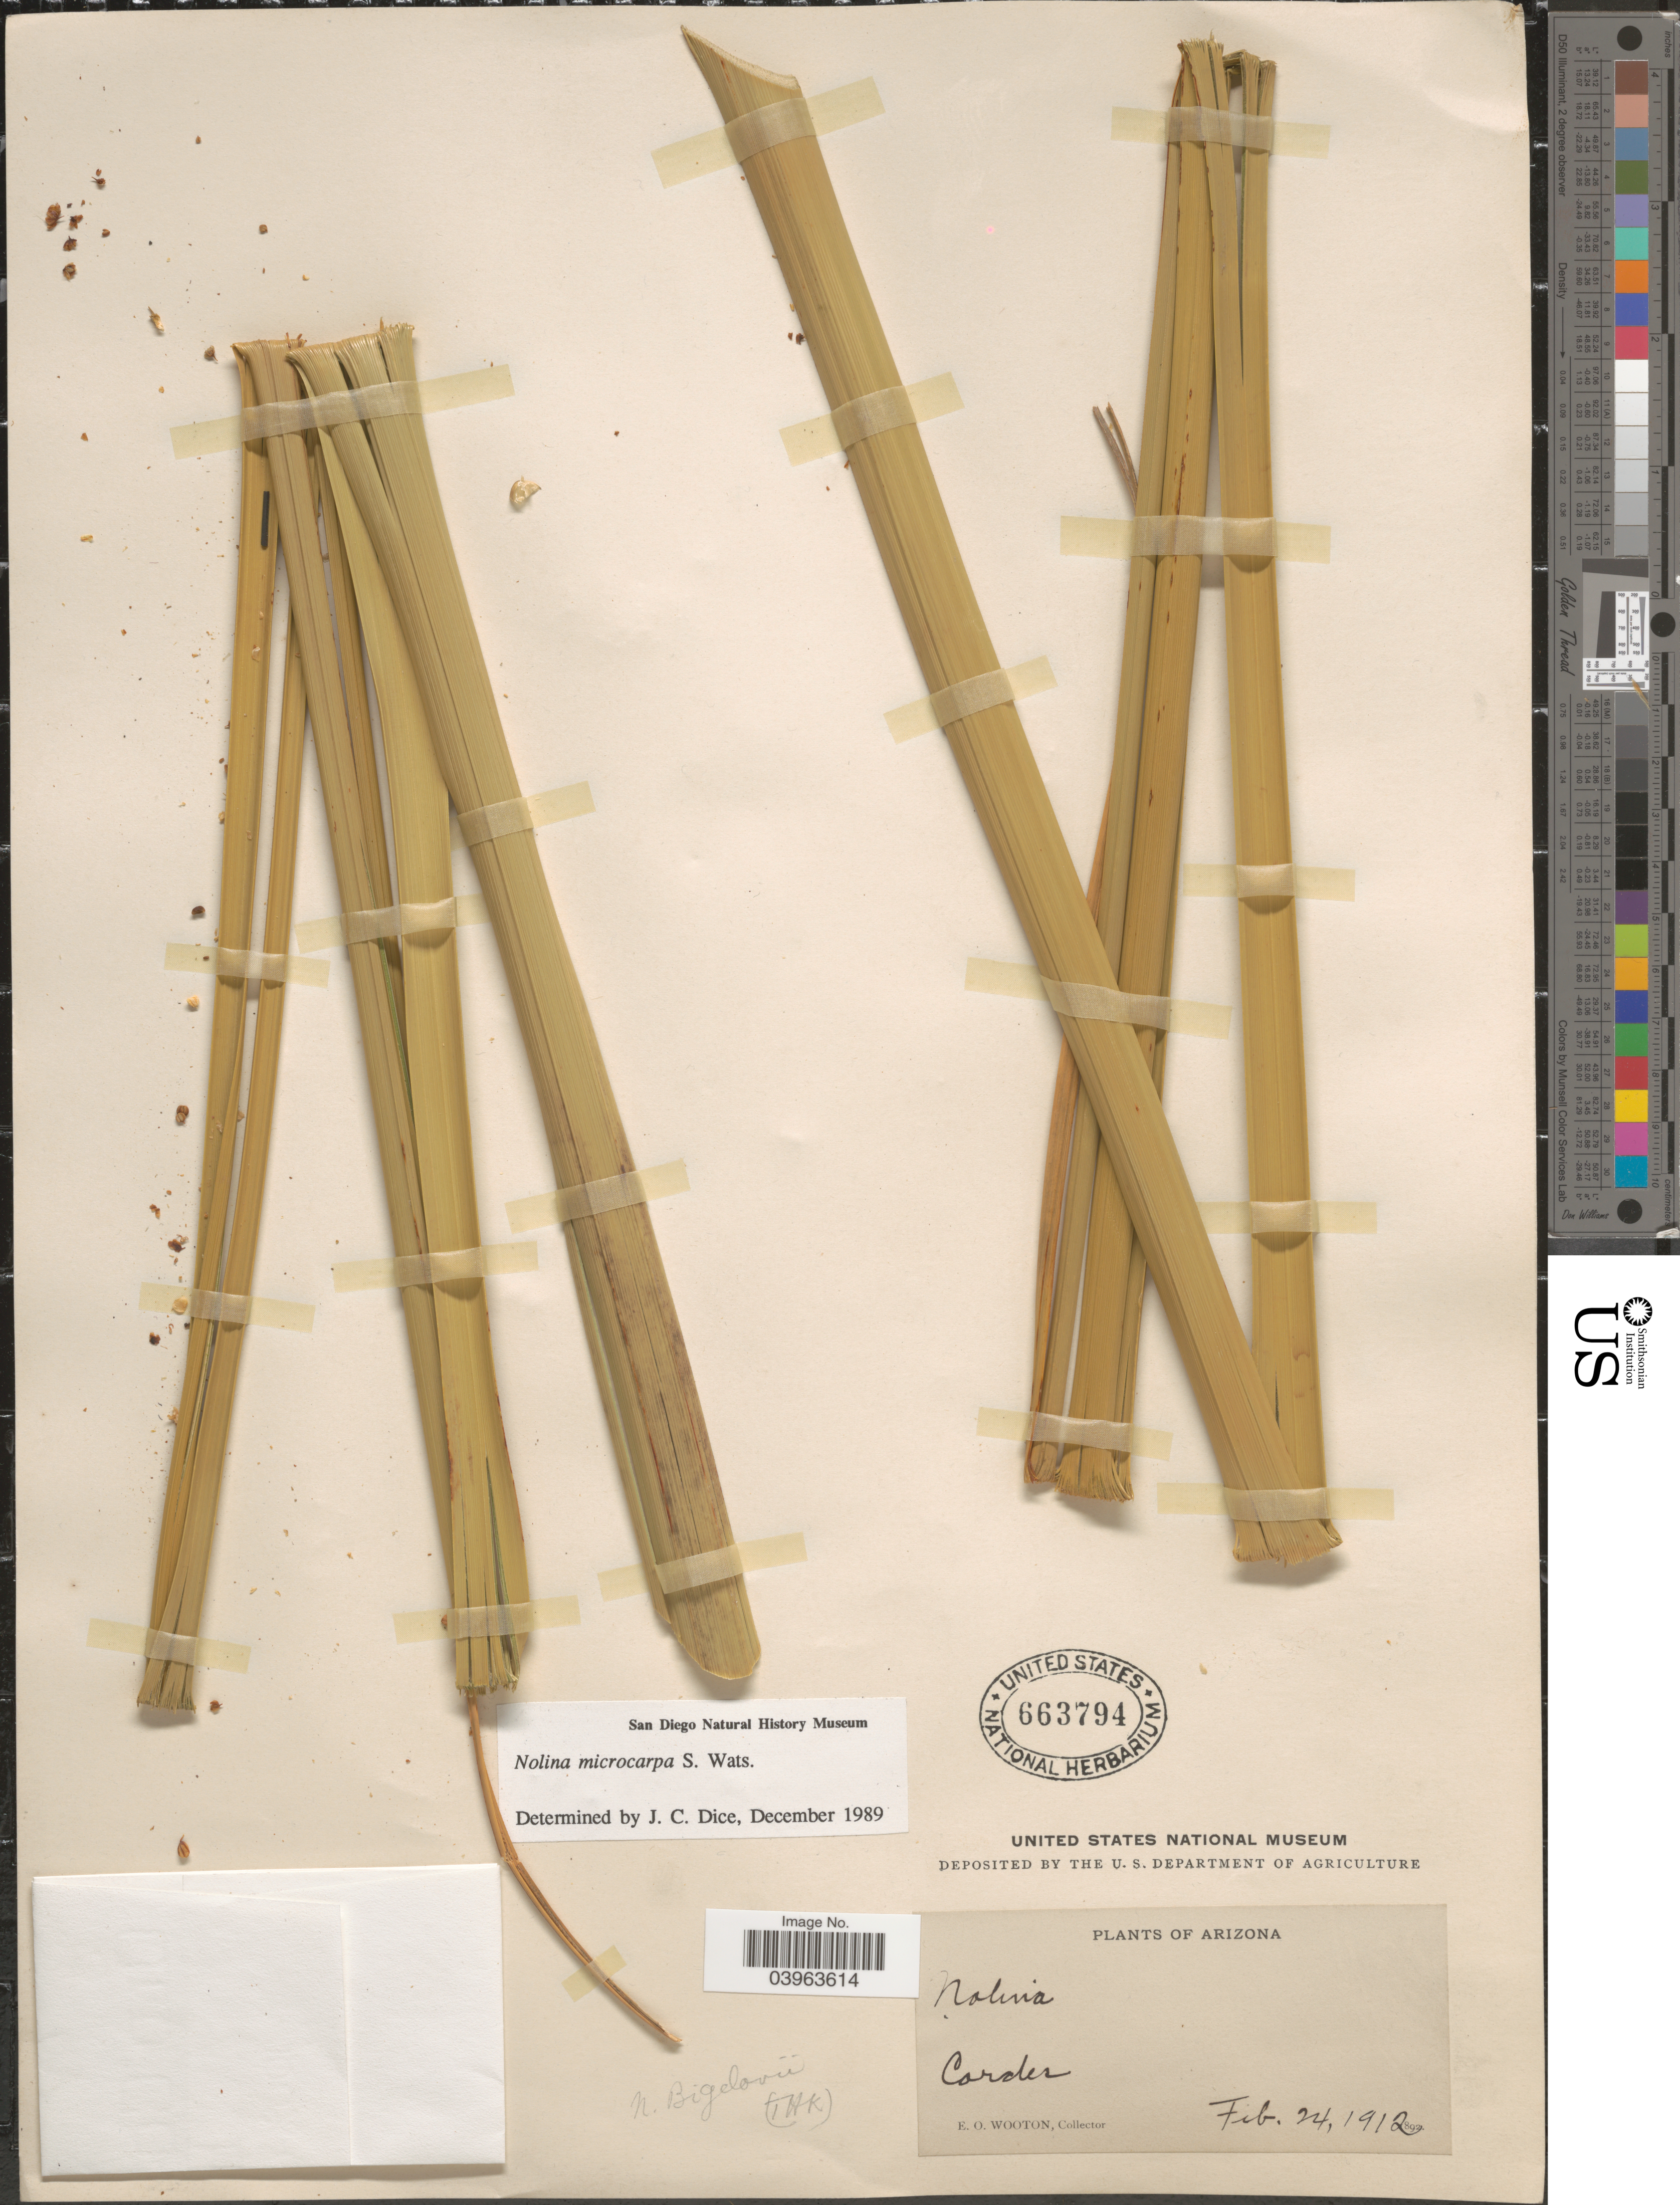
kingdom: Plantae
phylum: Tracheophyta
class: Liliopsida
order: Asparagales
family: Asparagaceae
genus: Nolina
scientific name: Nolina microcarpa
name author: S. Watson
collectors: E. O. Wooton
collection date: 1912-02-24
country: United States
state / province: Arizona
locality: Cordes.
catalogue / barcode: US 663794